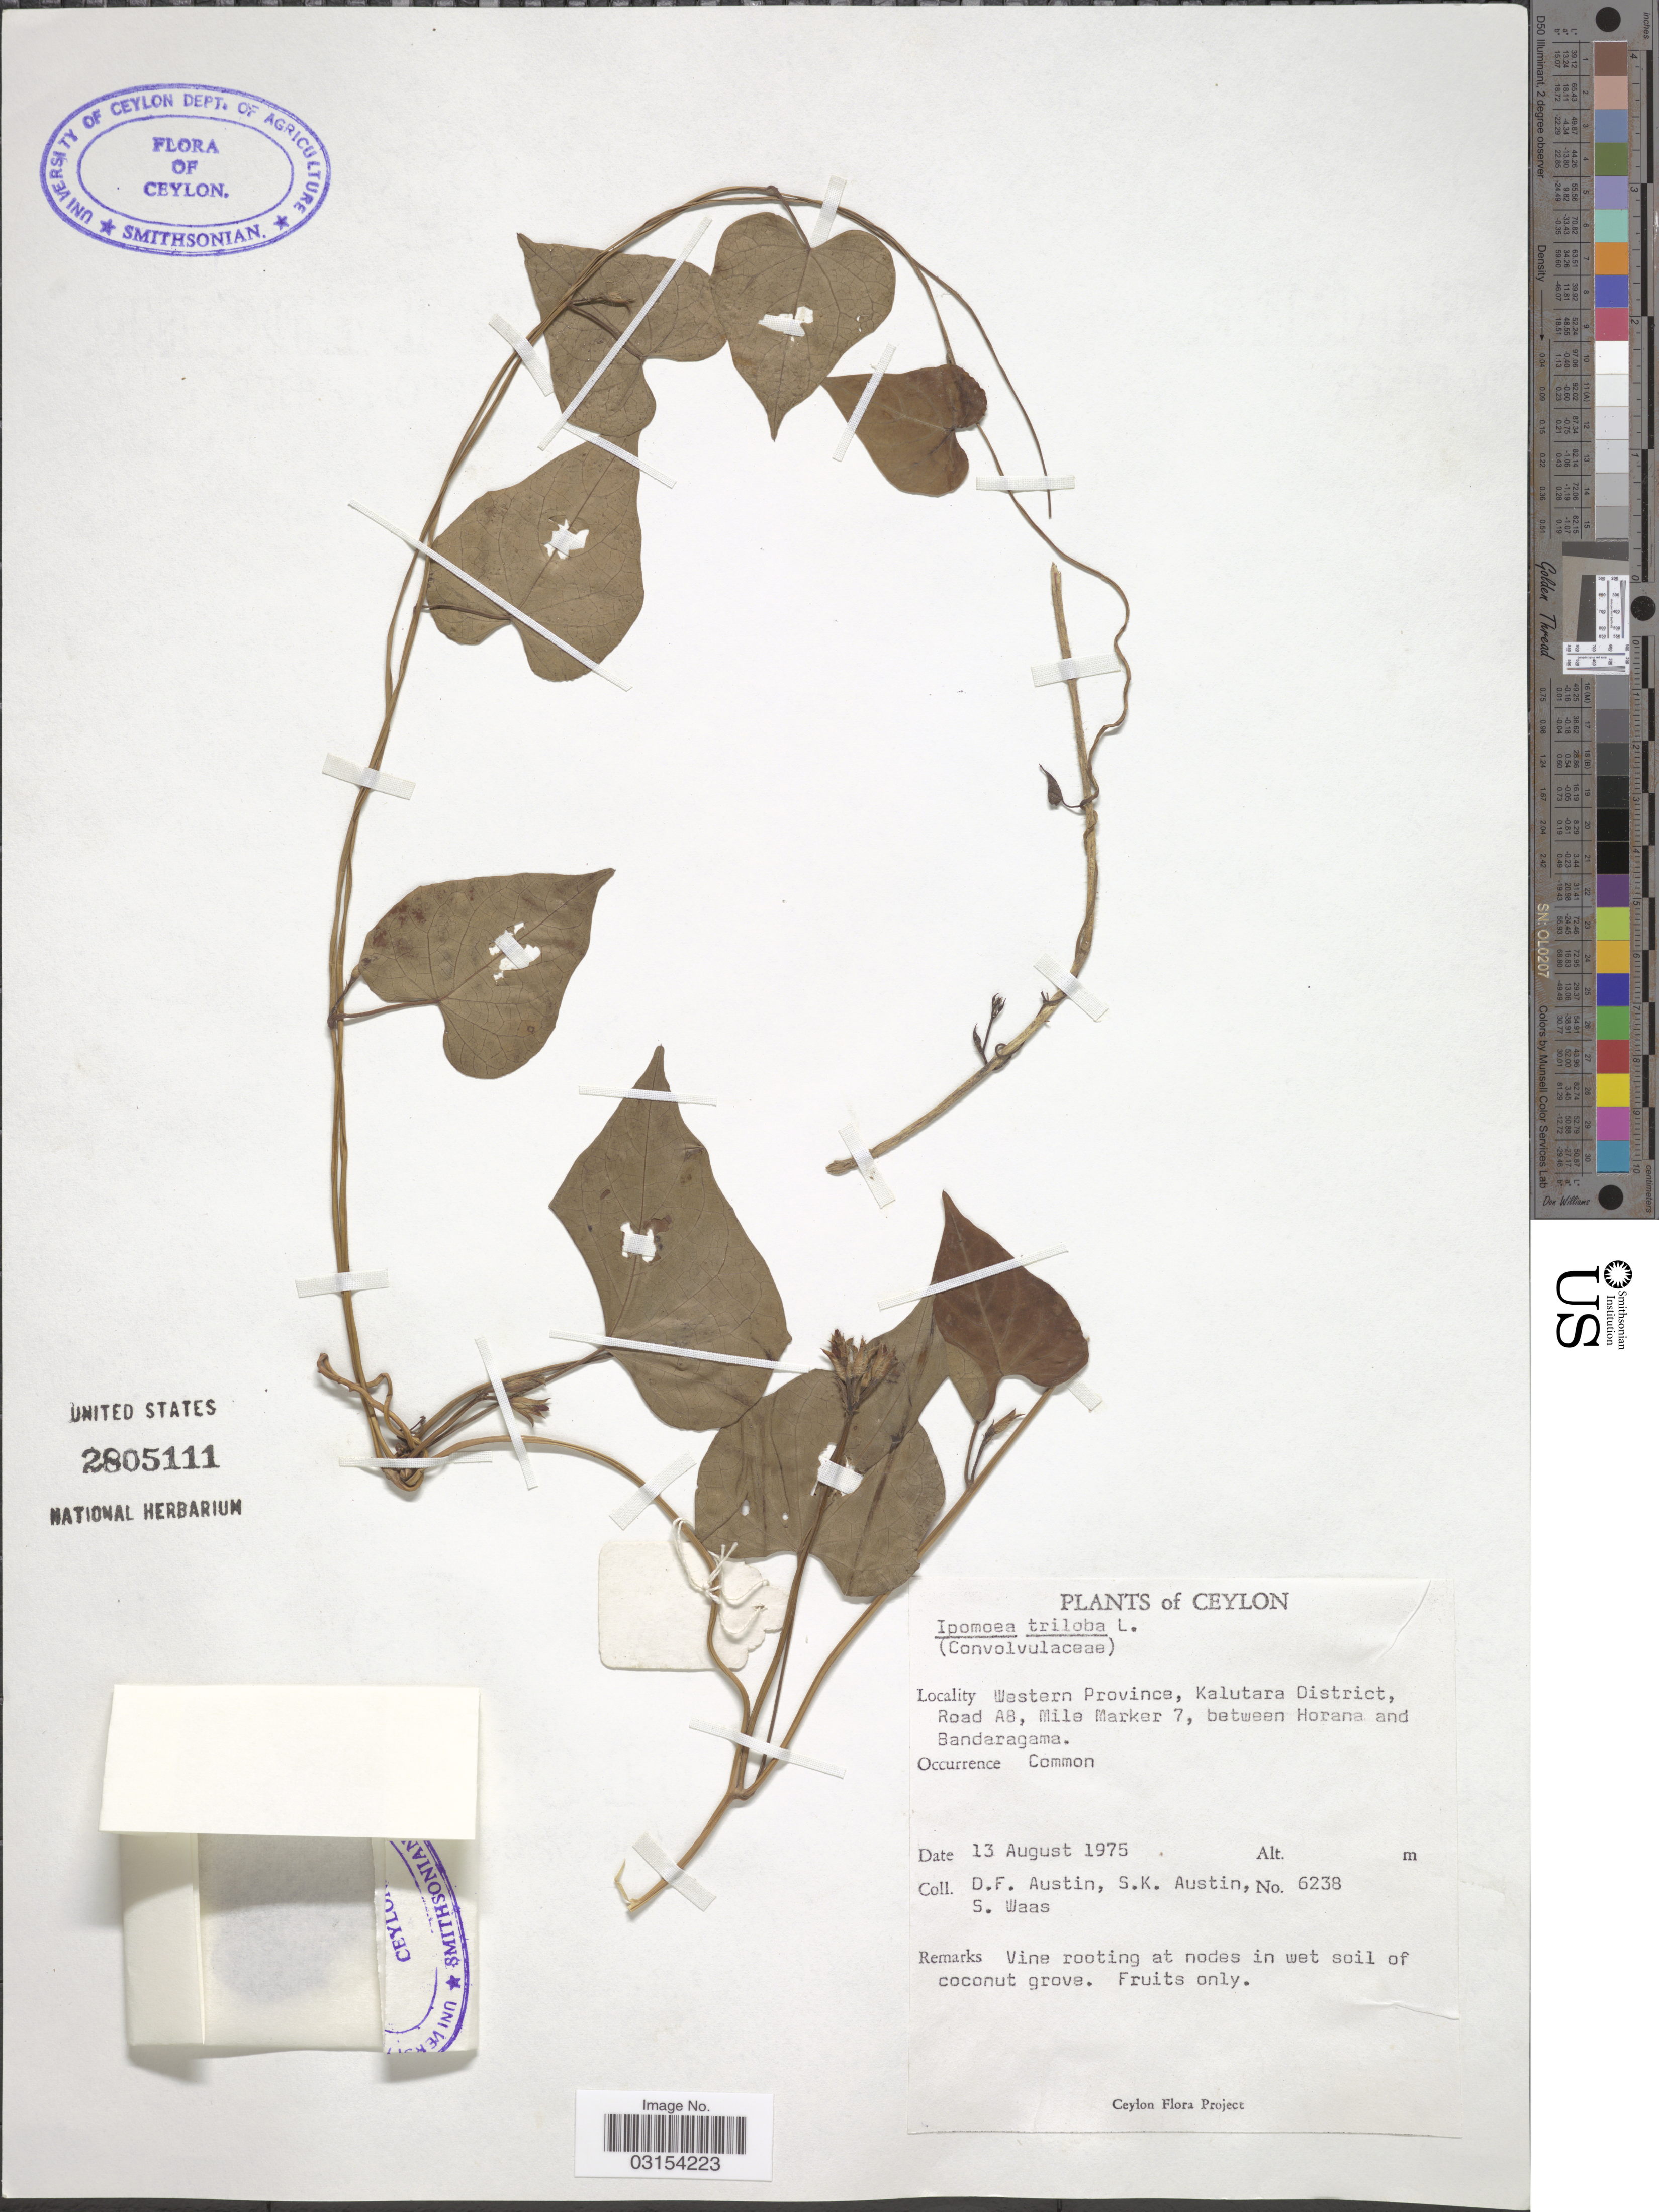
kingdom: Plantae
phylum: Tracheophyta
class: Magnoliopsida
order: Solanales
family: Convolvulaceae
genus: Ipomoea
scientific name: Ipomoea triloba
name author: L.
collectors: D. Austin, S. Austin & S. Waas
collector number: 6238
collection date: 1975-08-13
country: Sri Lanka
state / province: Western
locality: Ceylon, Western Province, Kalutara District, Road A8, Mile Marker 7, between Horana and Bandaragama.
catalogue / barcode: US 2805111